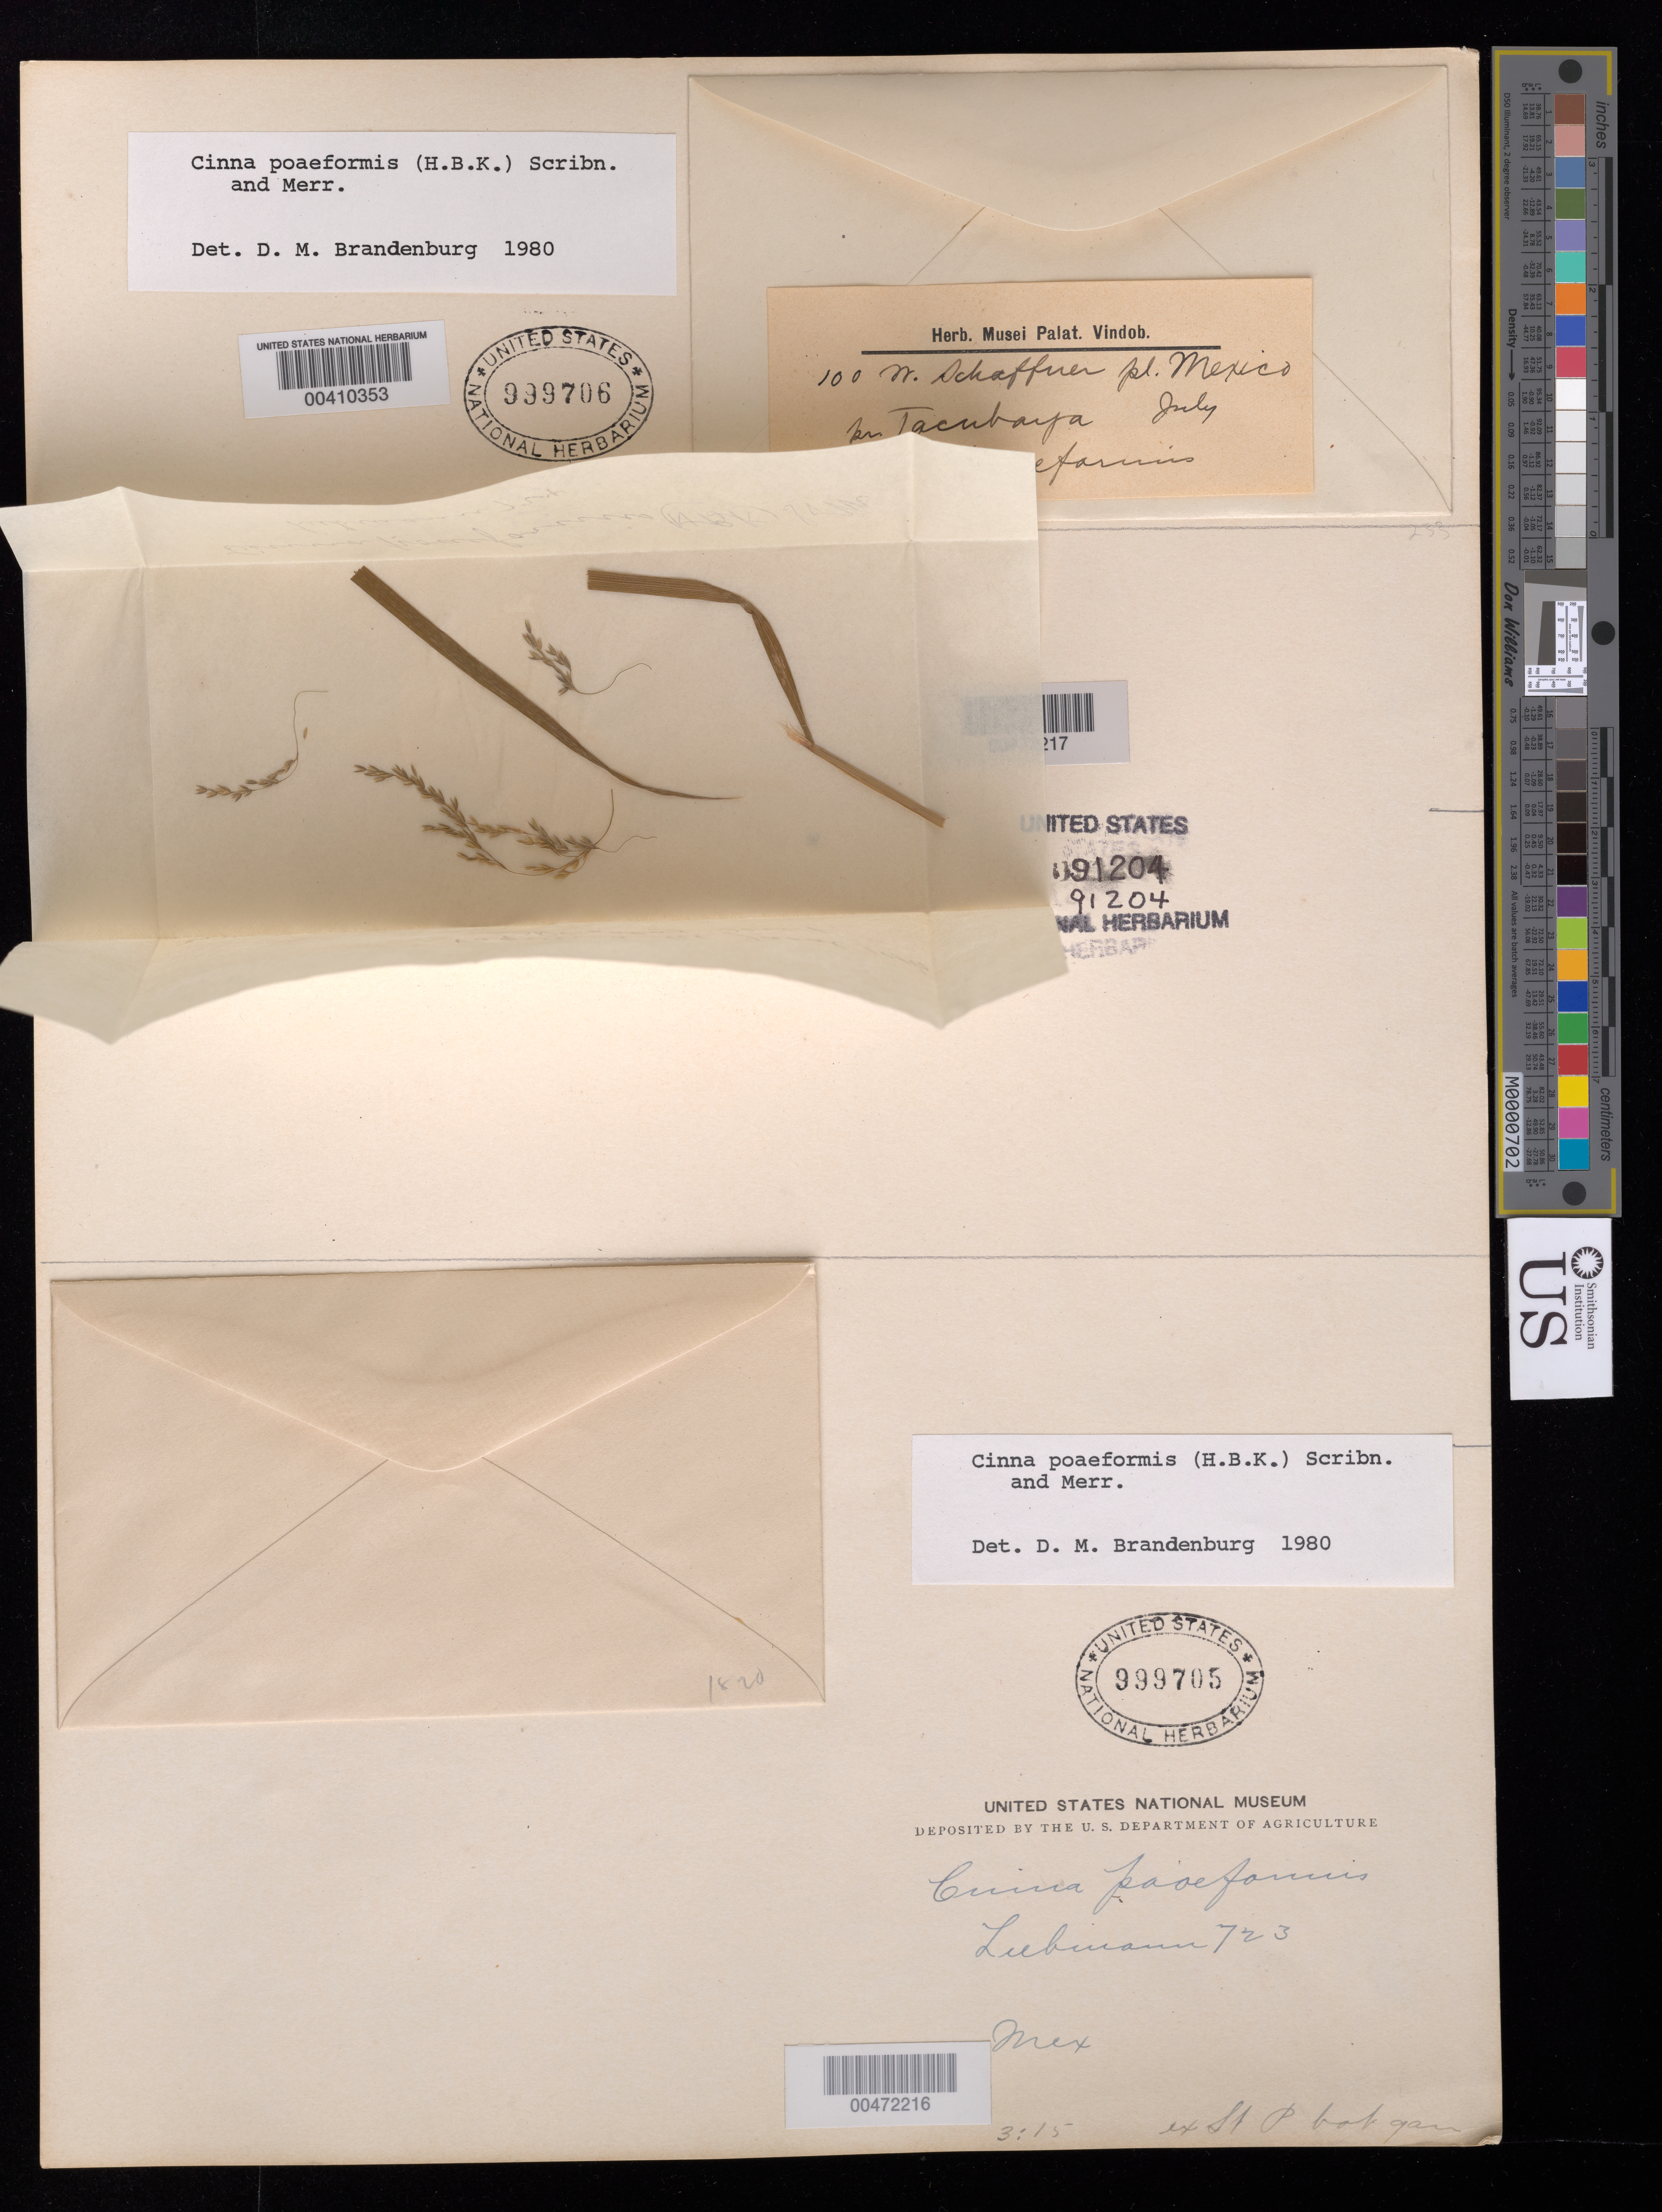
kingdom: Plantae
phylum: Tracheophyta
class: Liliopsida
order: Poales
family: Poaceae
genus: Cinna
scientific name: Cinna poiformis (Kunth) Scribn. & Merr.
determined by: Brandenburg, D. M.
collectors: F. M. Liebmann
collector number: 724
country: Mexico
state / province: Veracruz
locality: Vaqeria del Jacal, Orizaba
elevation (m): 3048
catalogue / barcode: US 91204